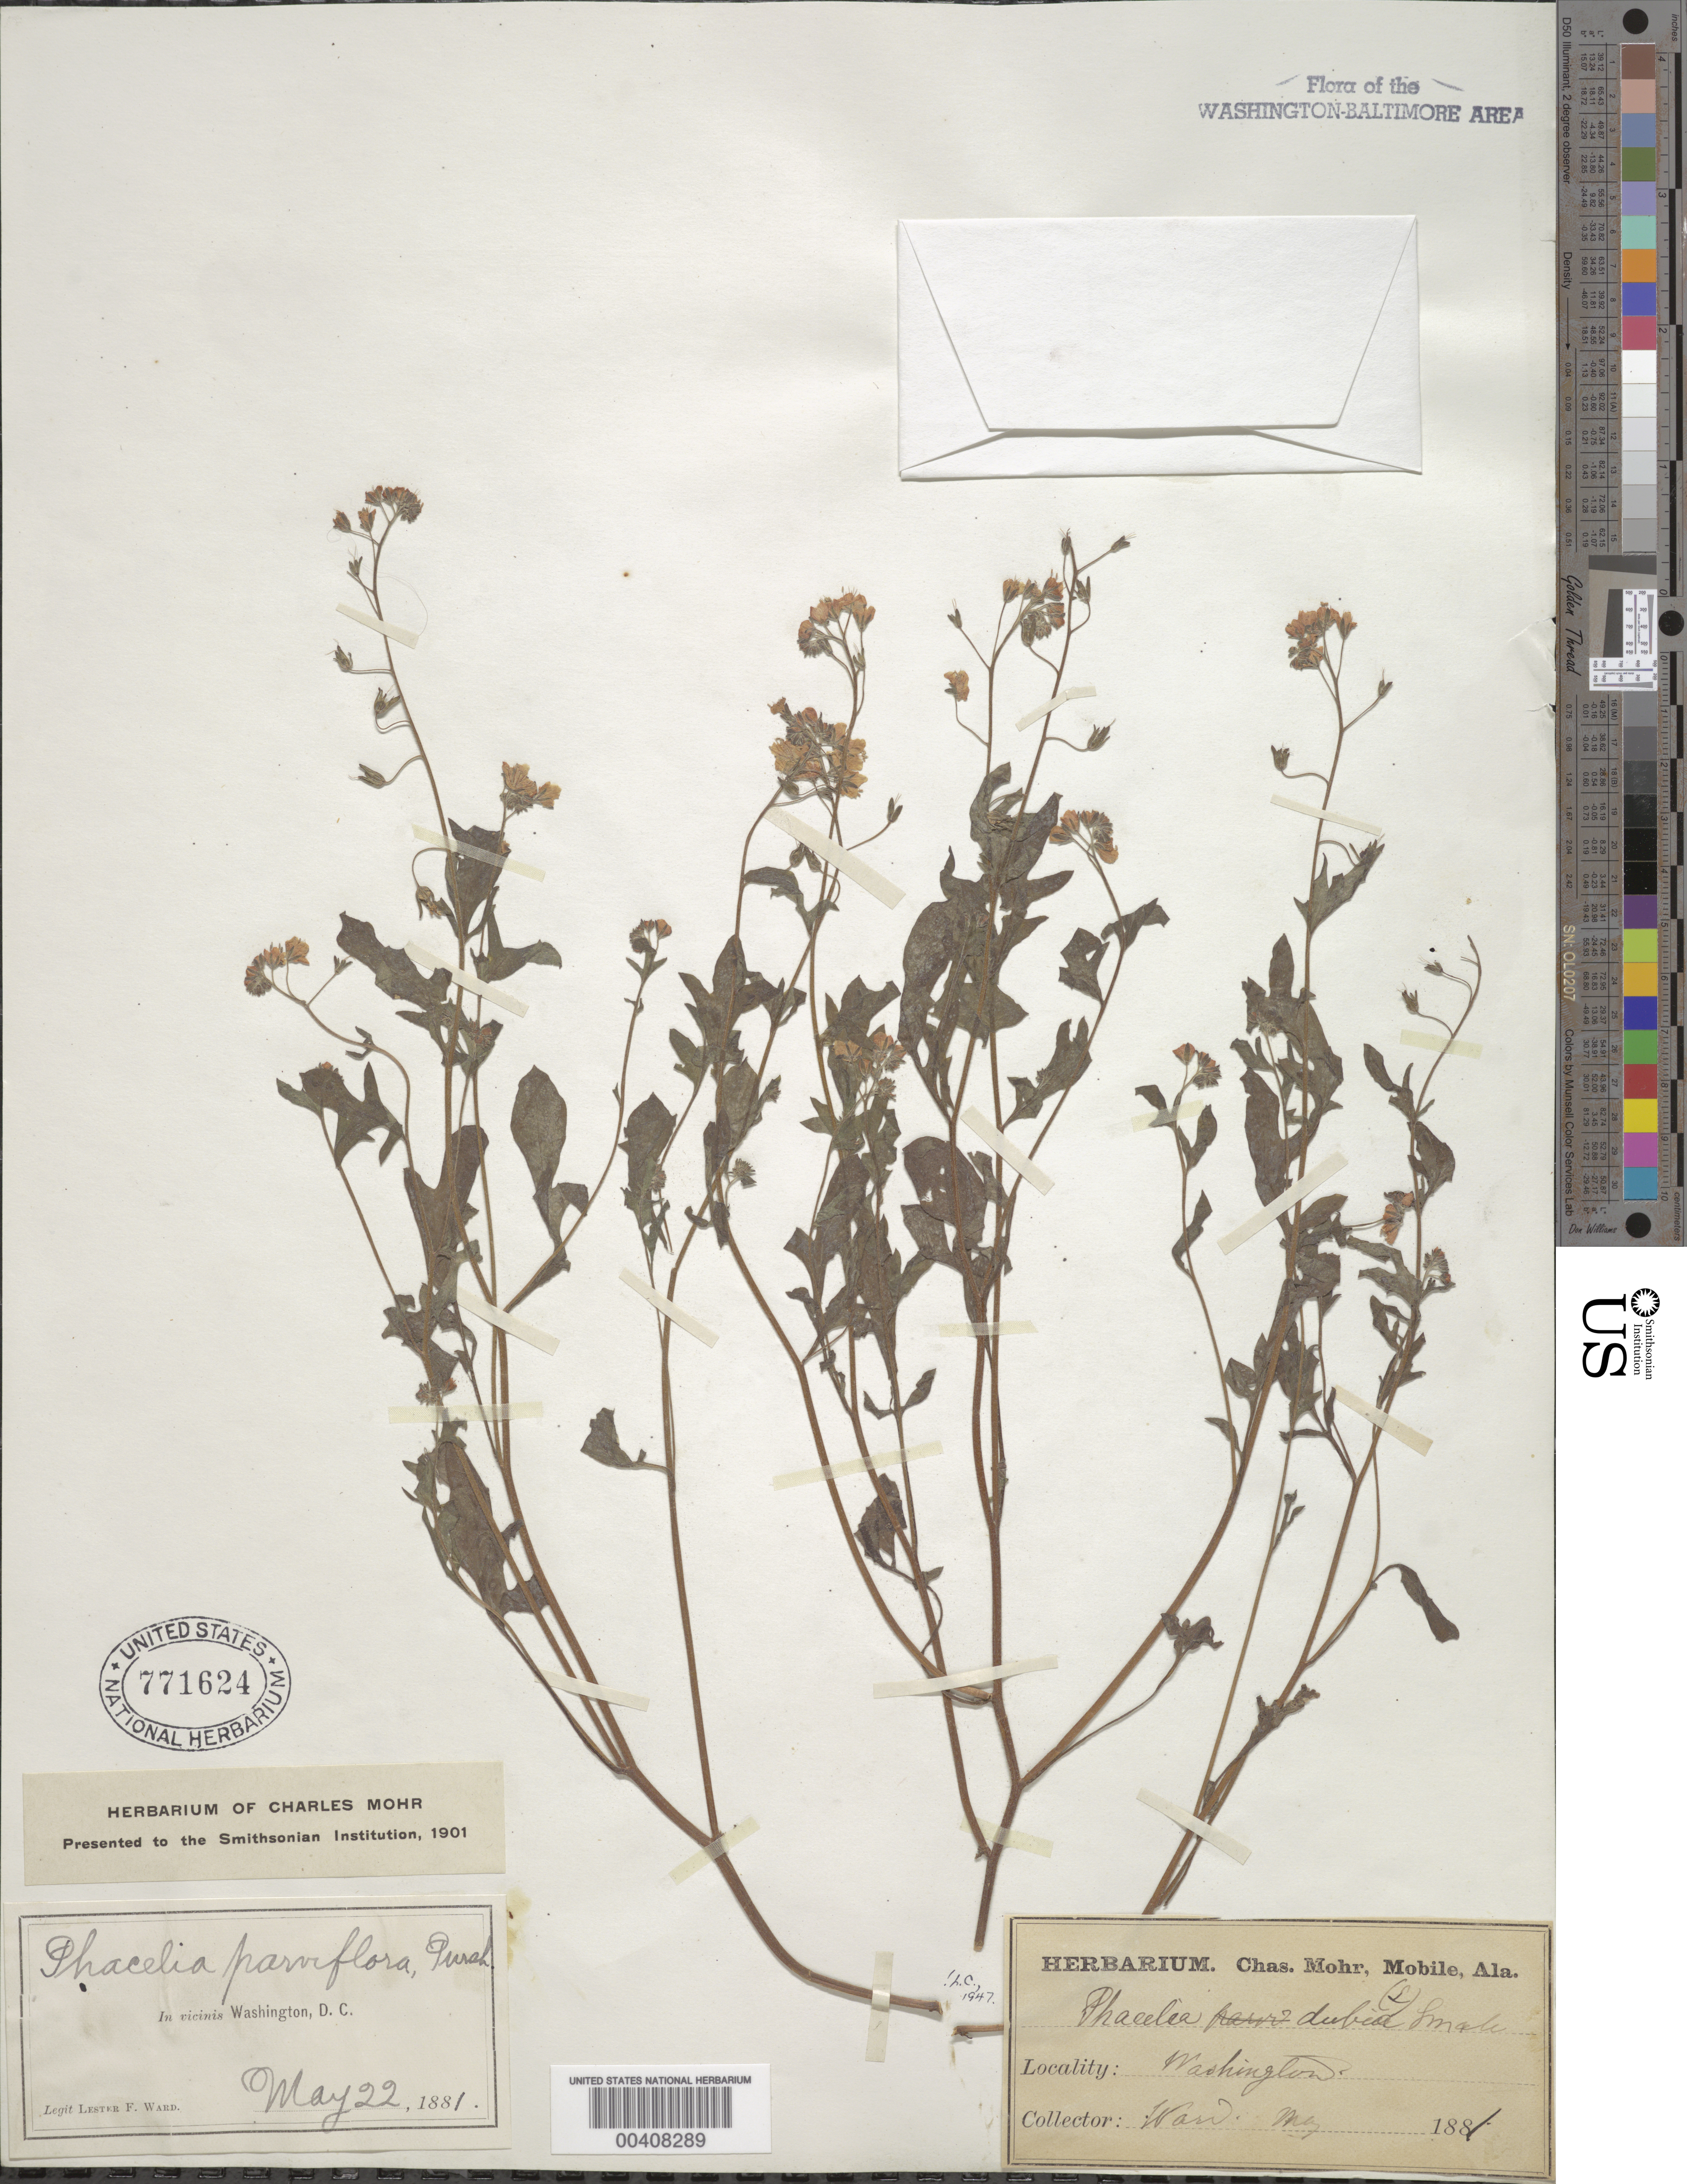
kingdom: Plantae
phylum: Tracheophyta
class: Magnoliopsida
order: Boraginales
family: Hydrophyllaceae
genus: Phacelia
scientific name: Phacelia dubia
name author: (L.) Trel.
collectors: L. F. Ward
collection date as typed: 22 May 1881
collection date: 1881-05-22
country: United States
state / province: District of Columbia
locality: Washington DC area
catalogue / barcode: US 771624